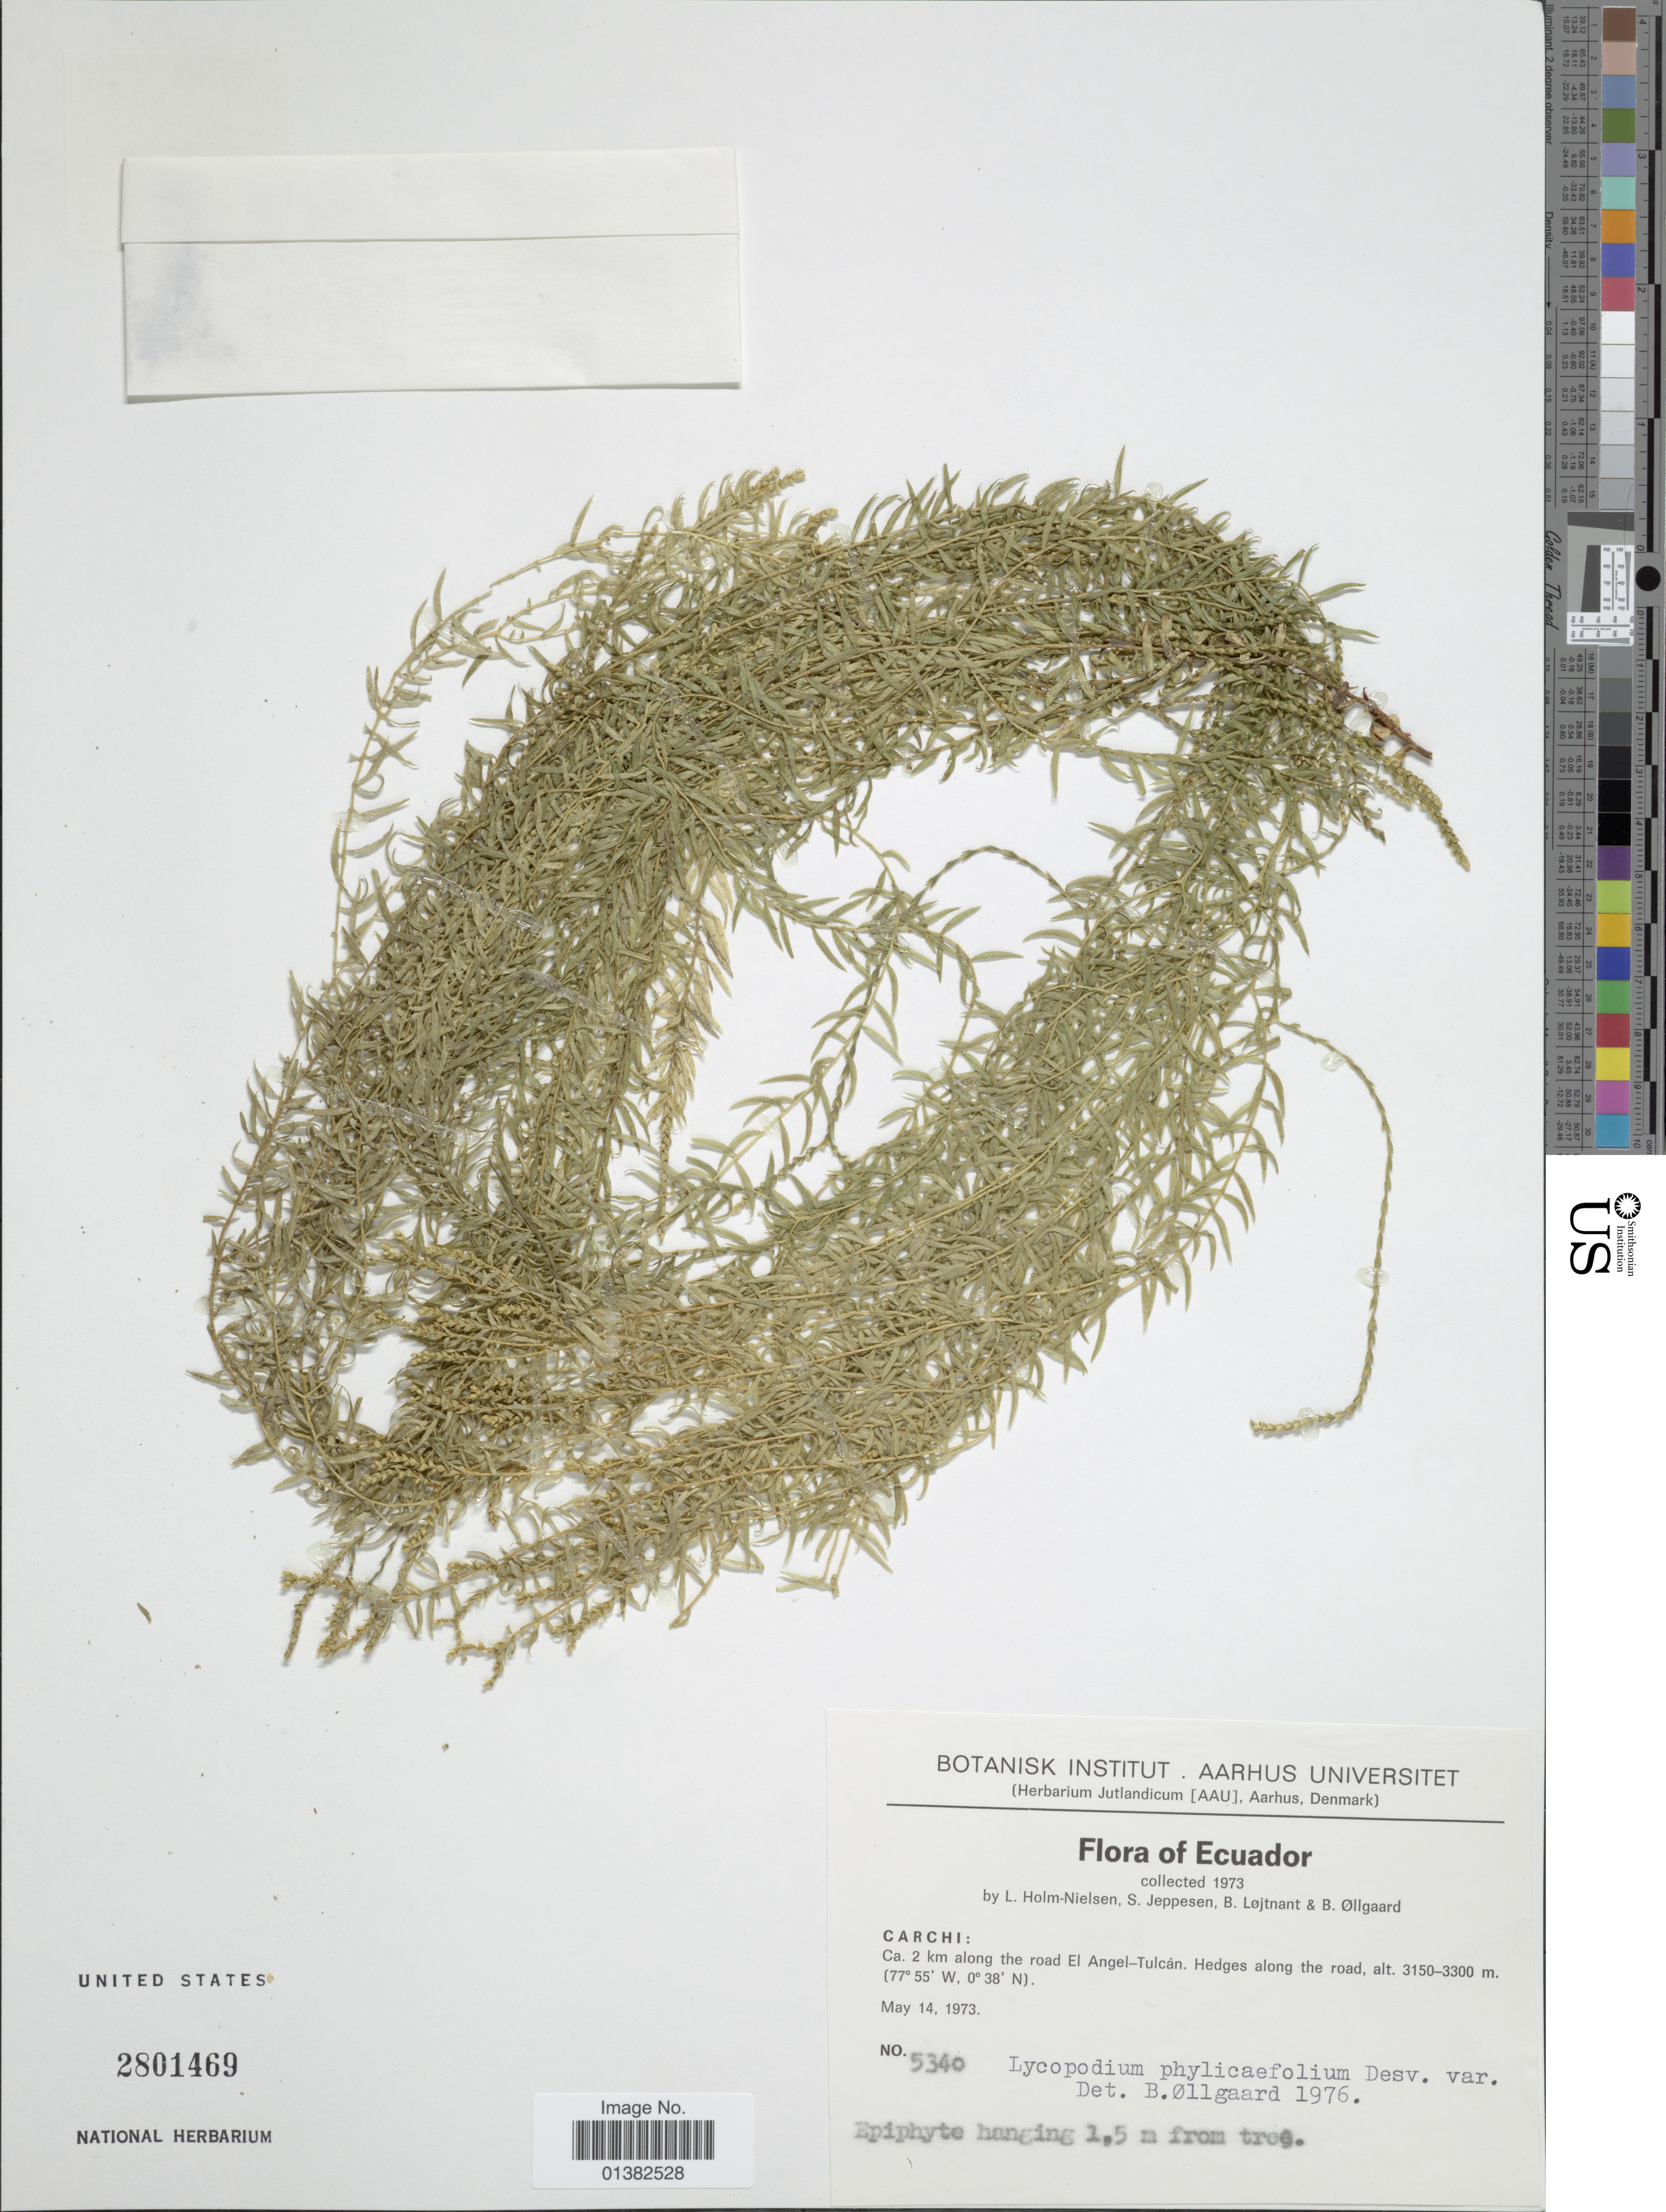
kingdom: Plantae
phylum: Tracheophyta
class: Lycopodiopsida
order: Lycopodiales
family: Lycopodiaceae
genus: Phlegmariurus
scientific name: Phlegmariurus phylicifolius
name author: (Desv. ex Poir.) B. Øllg.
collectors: L. B. Holm-Nielsen, S. Jeppesen, B. Löjtnant & B. Øllgaard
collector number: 5340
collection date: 1973-05-14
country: Ecuador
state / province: Carchi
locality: Ca. 2 km along the road El Angel-Tulcán. Hedges along the road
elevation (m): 3150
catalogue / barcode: US 2801469